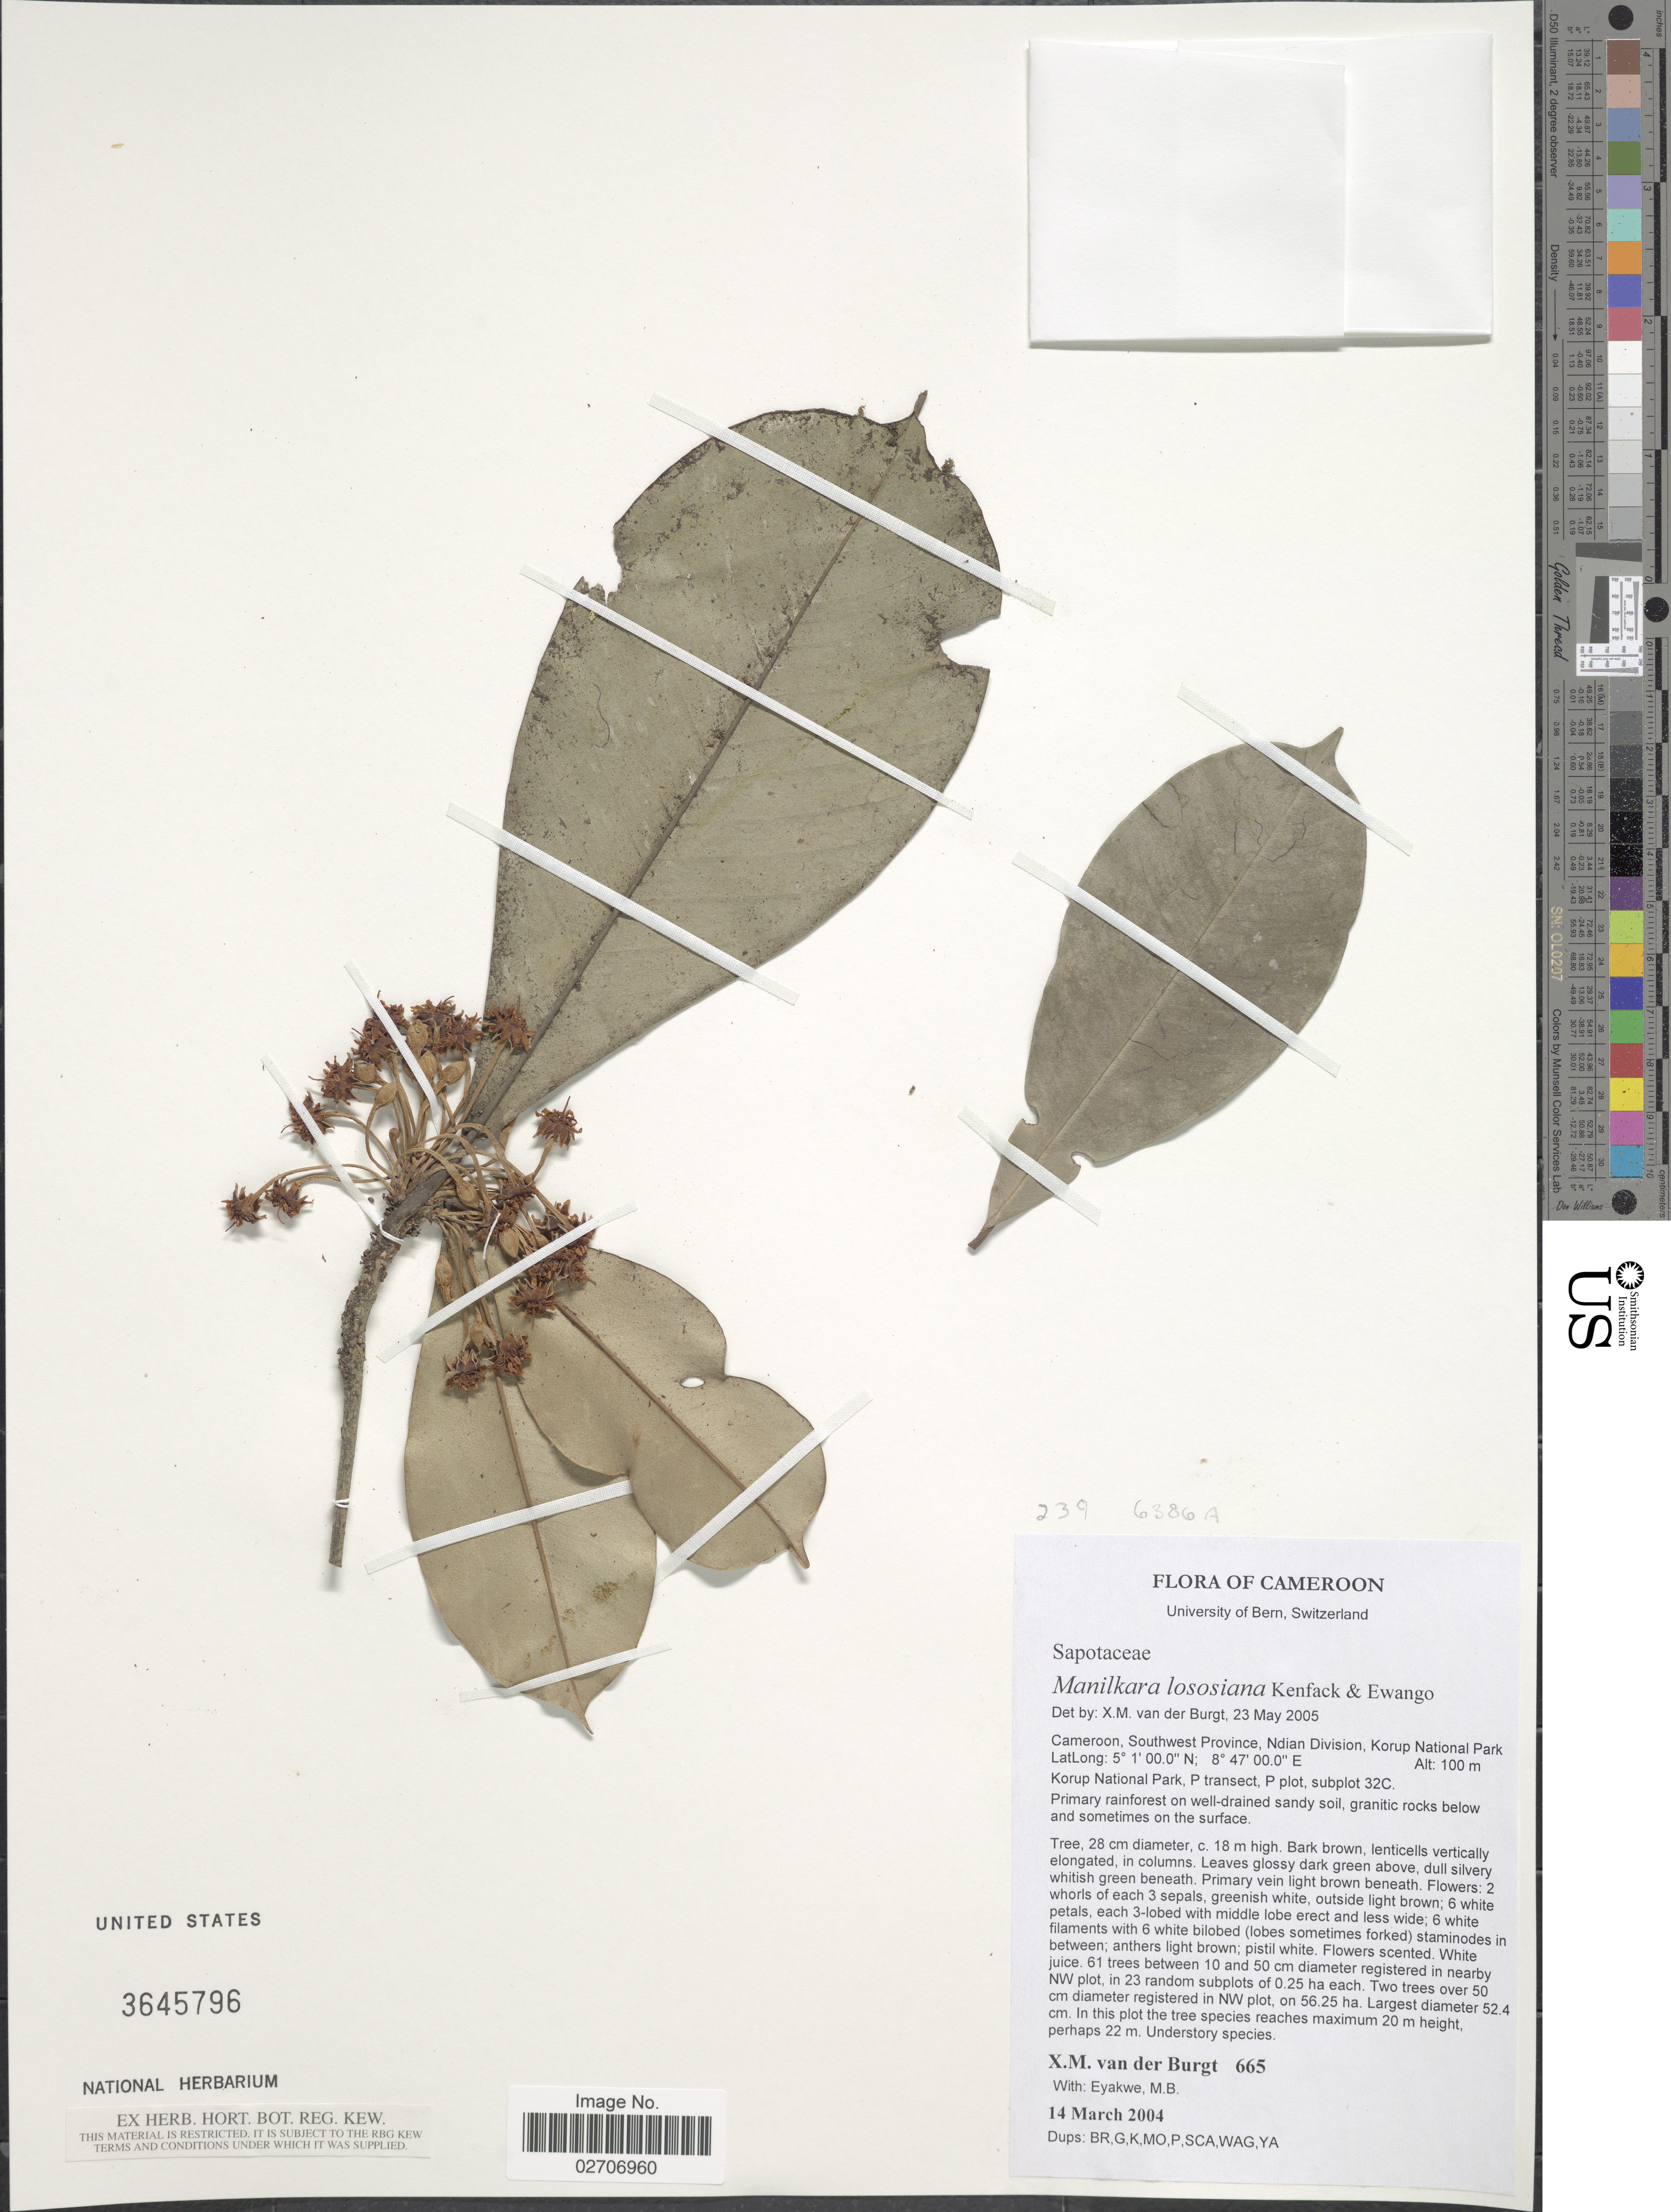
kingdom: Plantae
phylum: Tracheophyta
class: Magnoliopsida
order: Ericales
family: Sapotaceae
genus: Manilkara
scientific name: Manilkara lososiana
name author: Kenfack & Ewango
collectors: X. M. van der Burgt & M. Eyakwe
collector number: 665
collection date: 2004-03-14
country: Cameroon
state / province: Sud-Ouest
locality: Southwest Province, Ndian Division, Korup National Park, P transect, P plot, subplot 32C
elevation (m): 100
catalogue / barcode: US 3645796